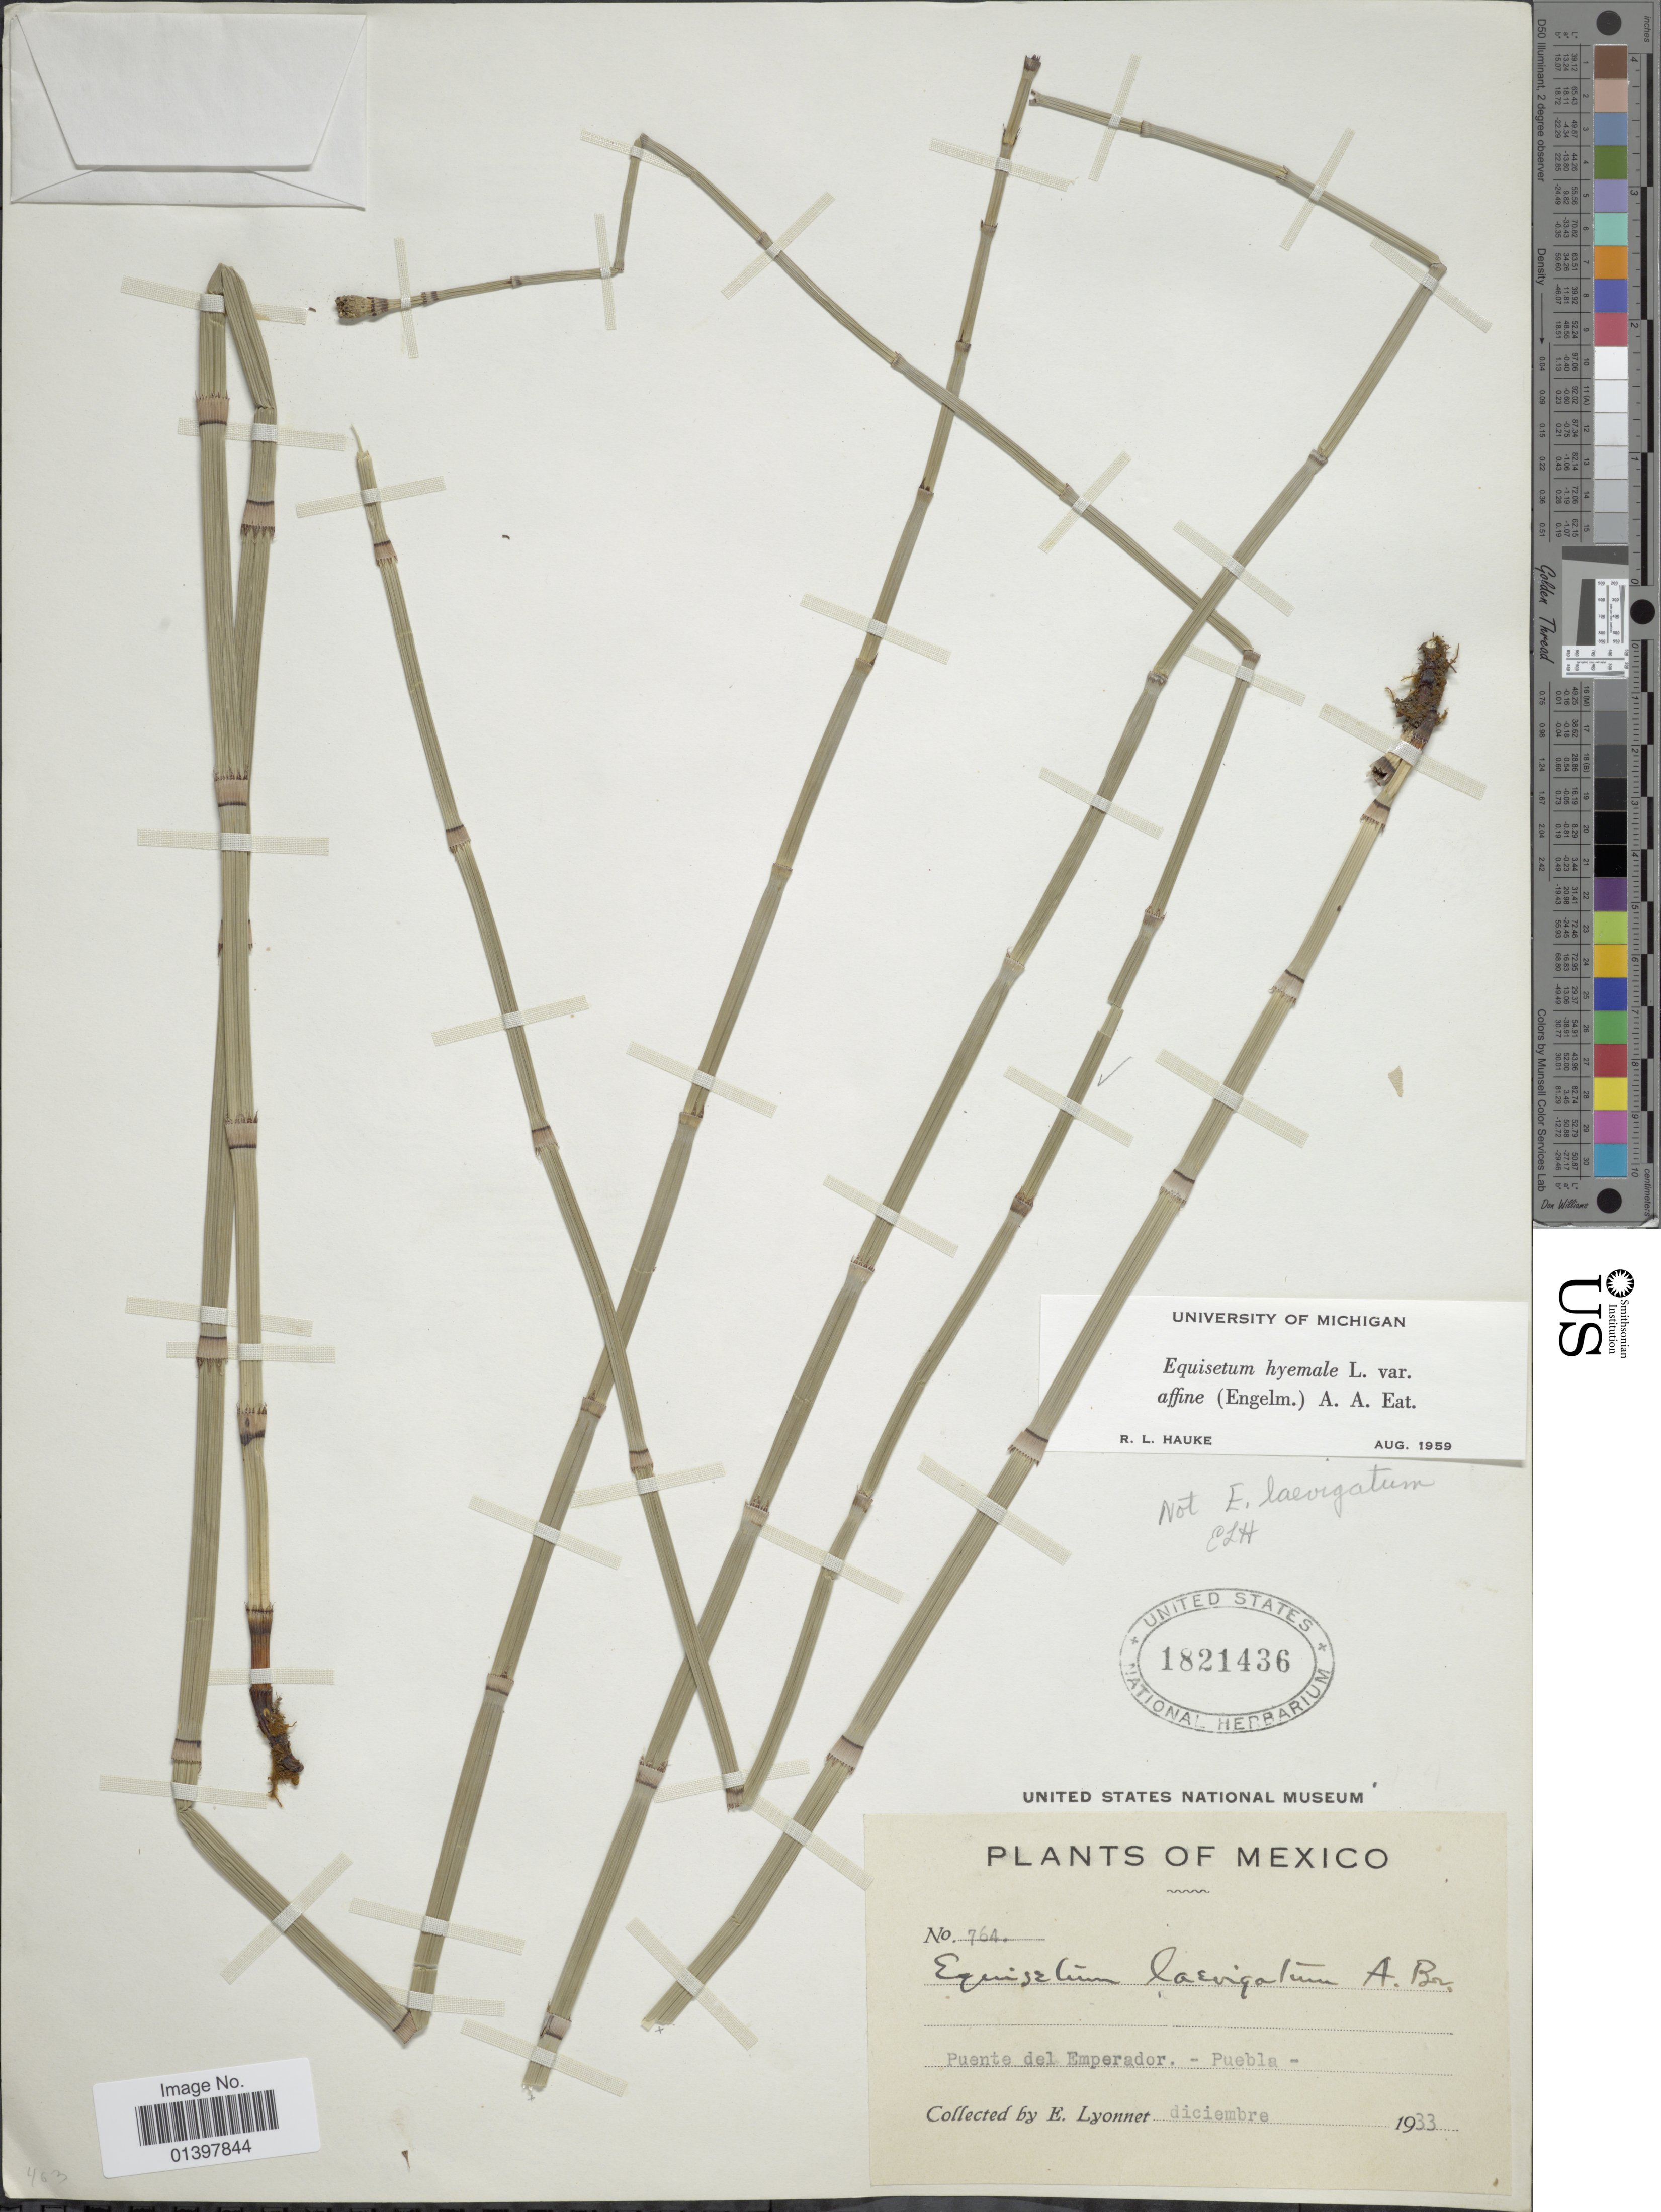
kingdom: Plantae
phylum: Tracheophyta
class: Polypodiopsida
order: Equisetales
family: Equisetaceae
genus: Equisetum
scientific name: Equisetum hyemale var. affine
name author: (Engelm.) A.A. Eaton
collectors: E. Lyonnet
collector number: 764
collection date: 1933-12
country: Mexico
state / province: Puebla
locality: Puente del Emperador, Puebla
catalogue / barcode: US 1821436